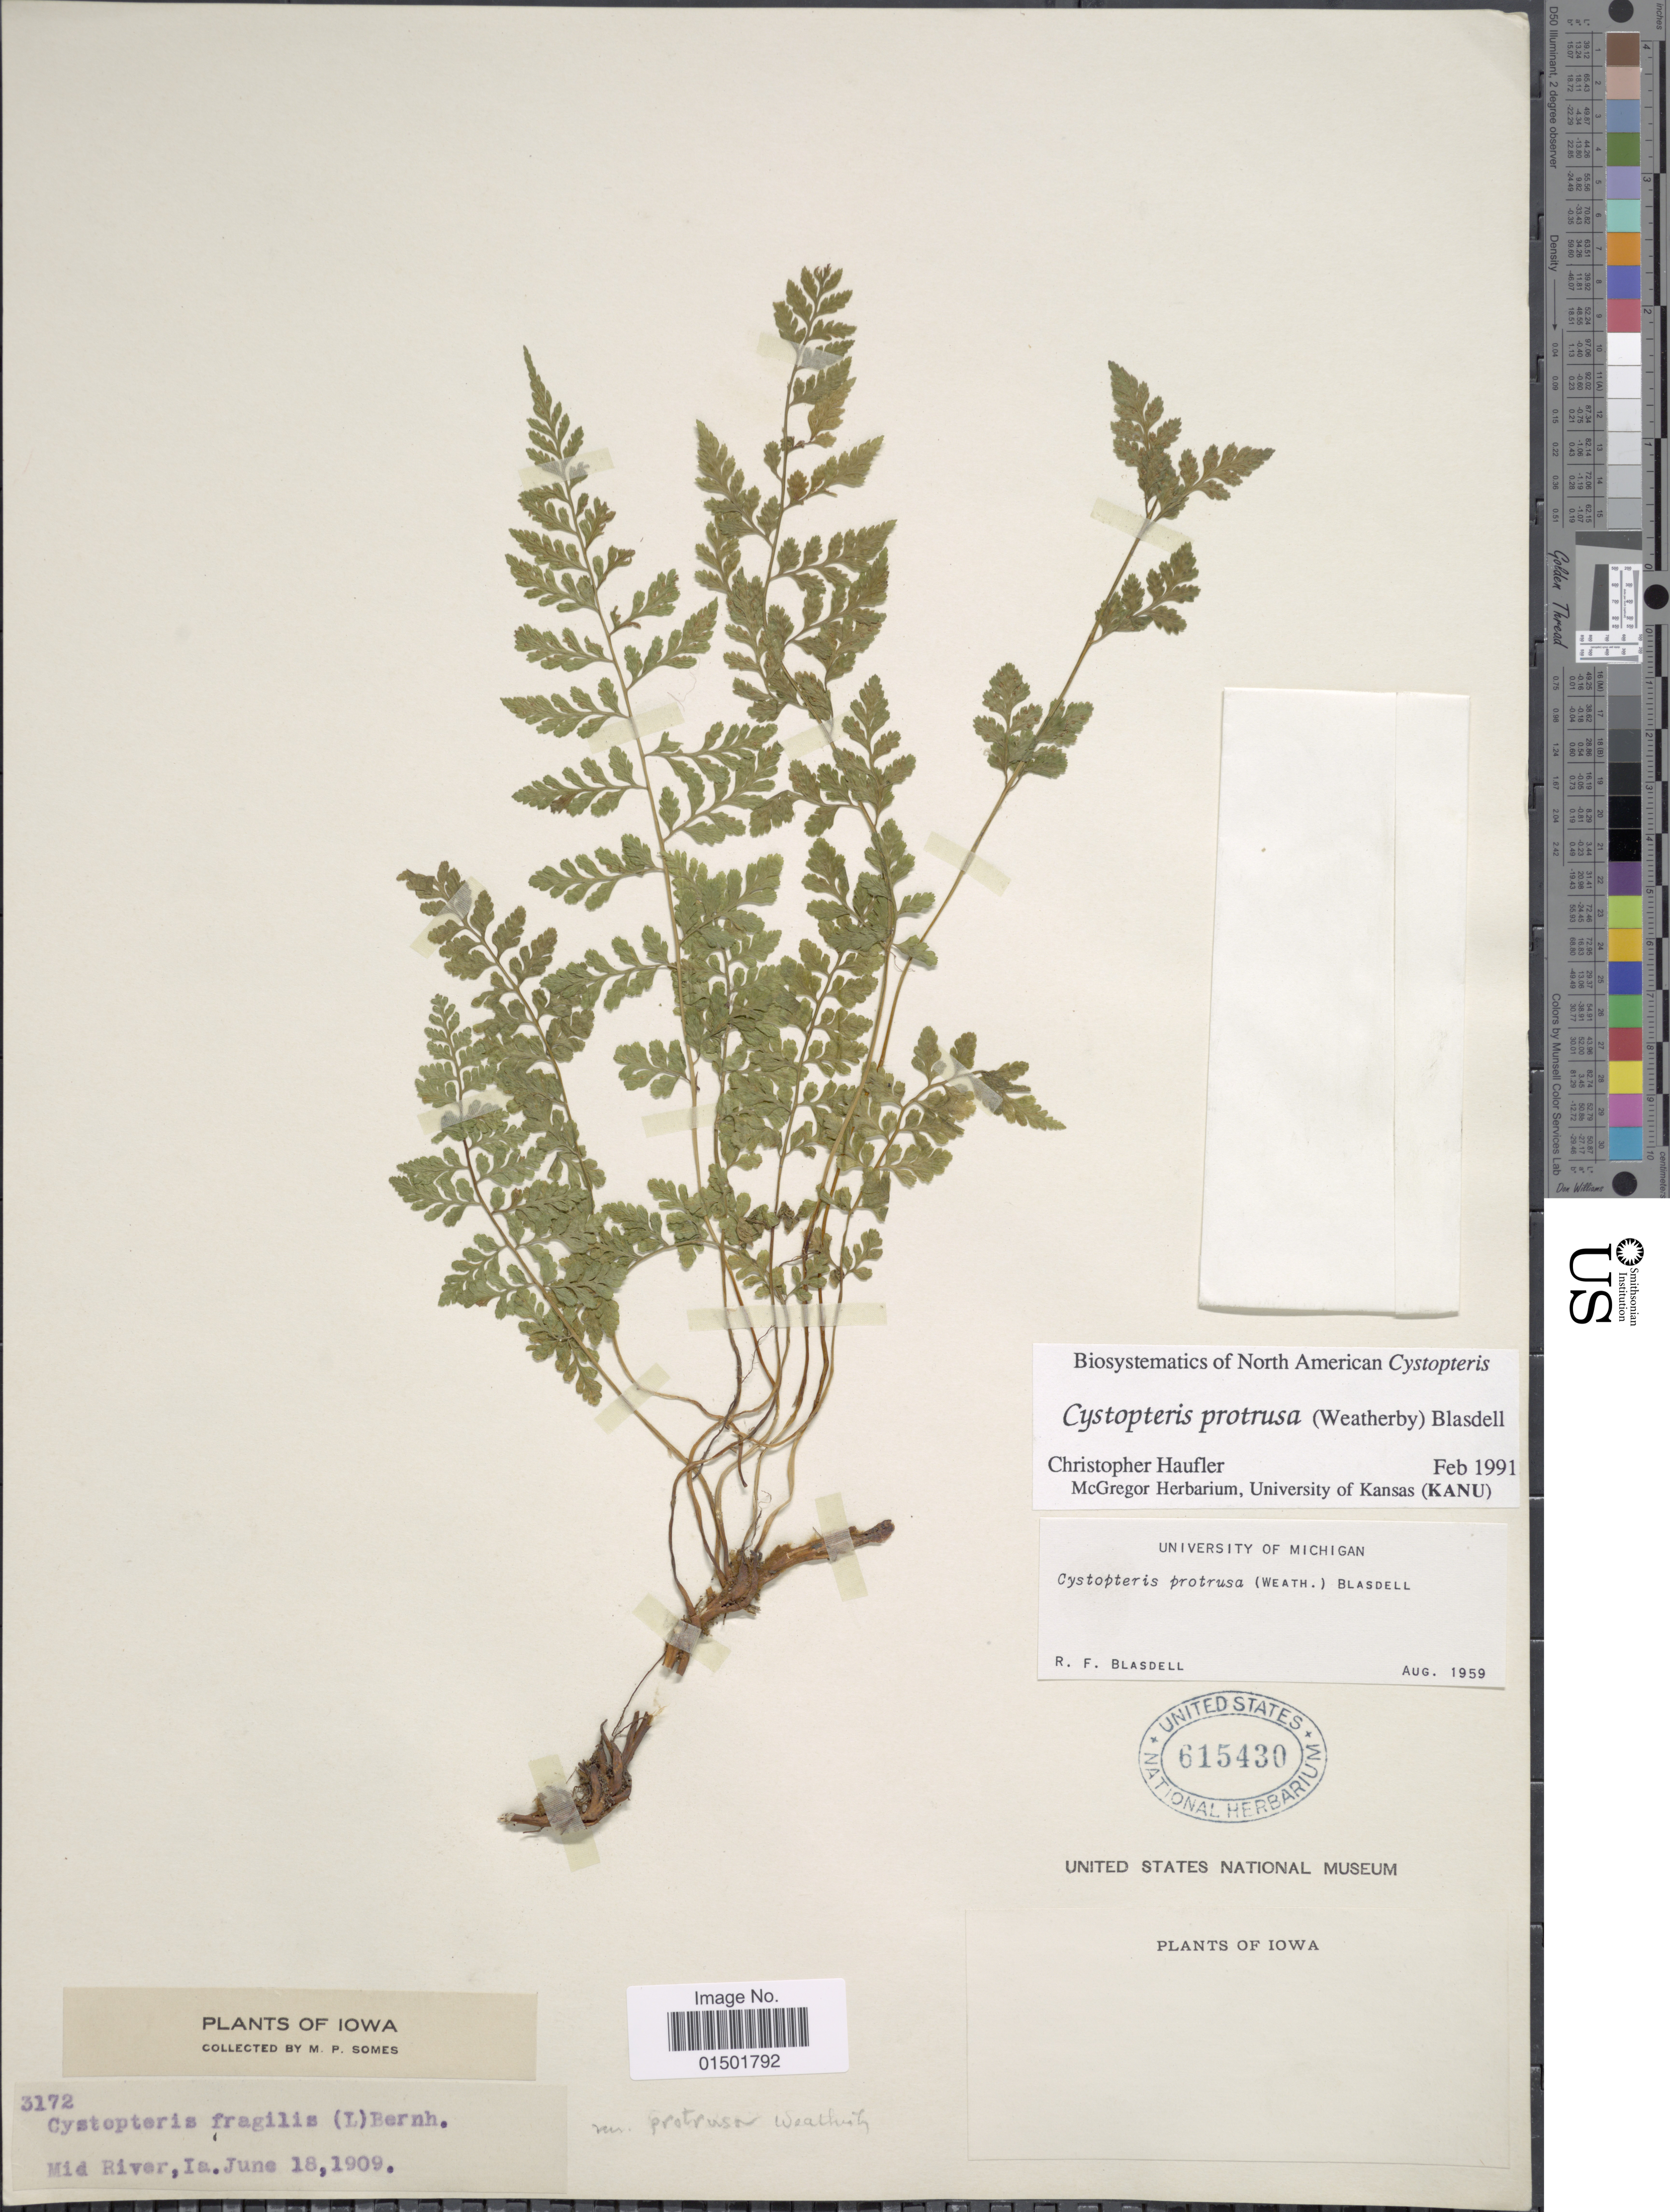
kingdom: Plantae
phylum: Tracheophyta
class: Polypodiopsida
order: Polypodiales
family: Cystopteridaceae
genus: Cystopteris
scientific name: Cystopteris protrusa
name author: (Weath.) Blasdell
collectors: M. Somes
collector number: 3172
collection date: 1909-06-18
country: United States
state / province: Iowa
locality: Mid River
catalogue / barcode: US 615430